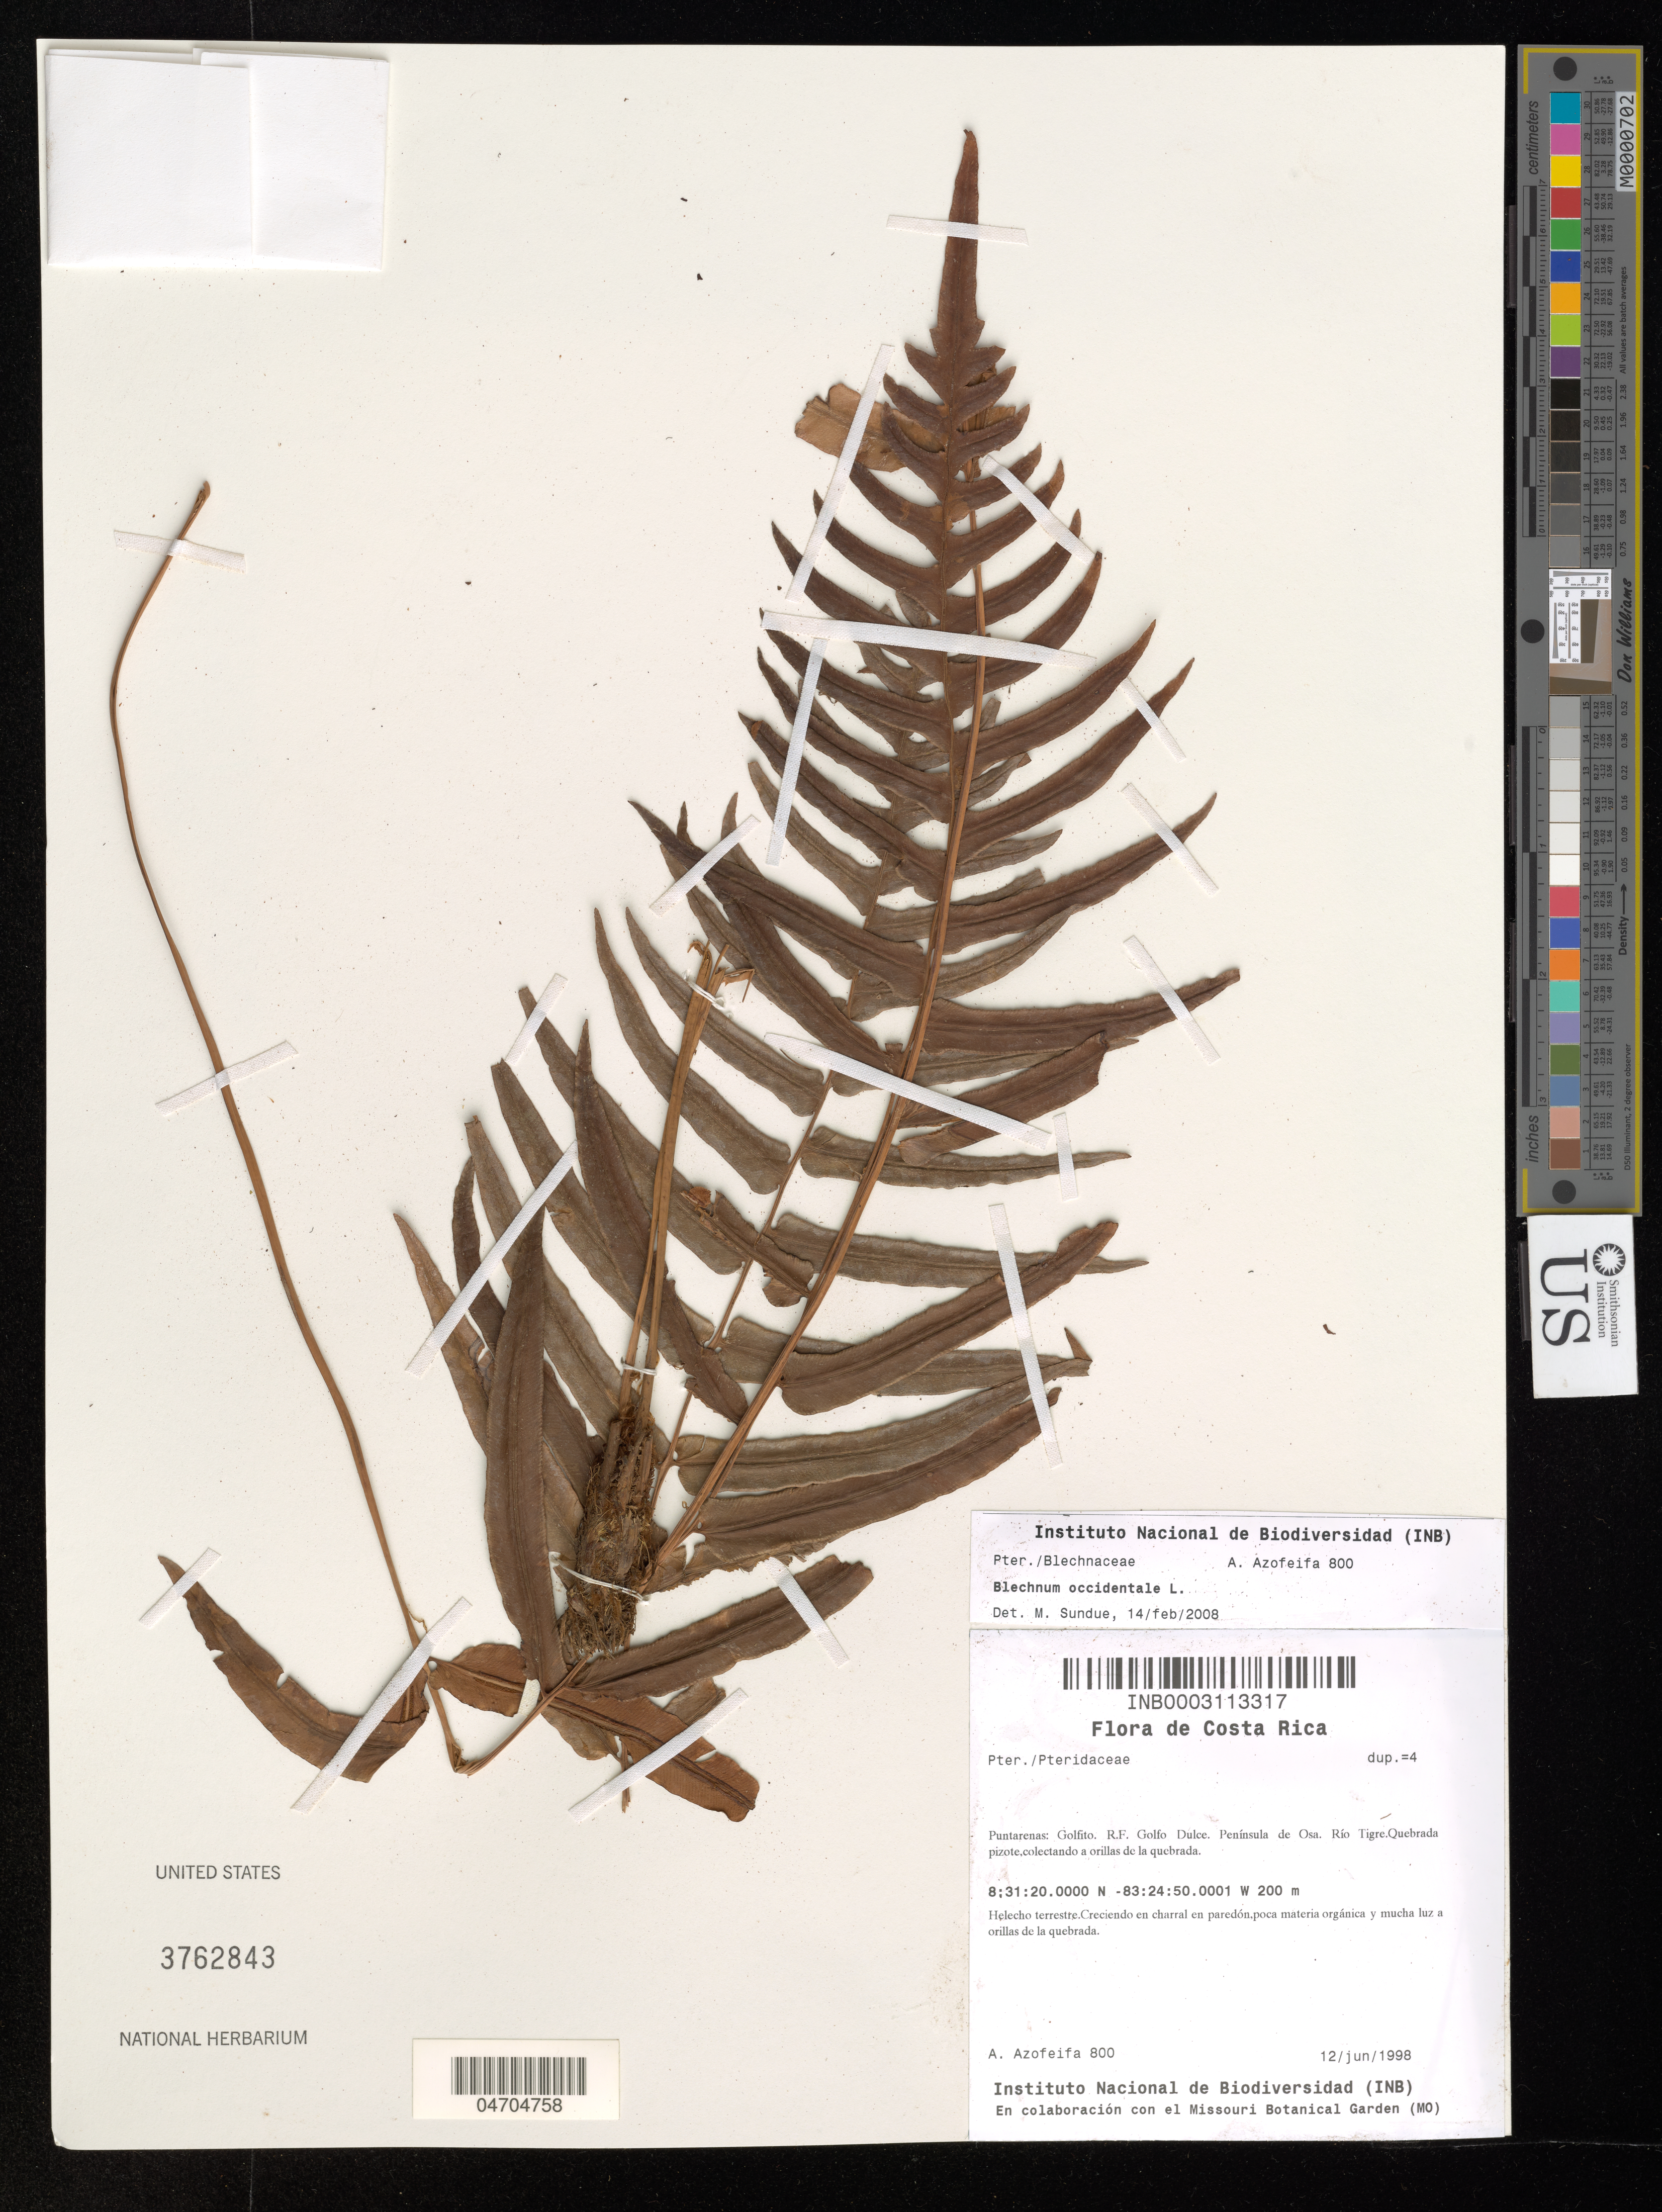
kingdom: Plantae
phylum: Tracheophyta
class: Polypodiopsida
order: Polypodiales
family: Blechnaceae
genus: Blechnum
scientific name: Blechnum occidentale f. occidentale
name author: L.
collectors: A. Azofeifa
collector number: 800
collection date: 1998-06-12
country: Costa Rica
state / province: Puntarenas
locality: Golfito. R.F. Golfo Dulce. Península de Osa. Río Tigre.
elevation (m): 200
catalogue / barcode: US 3762843